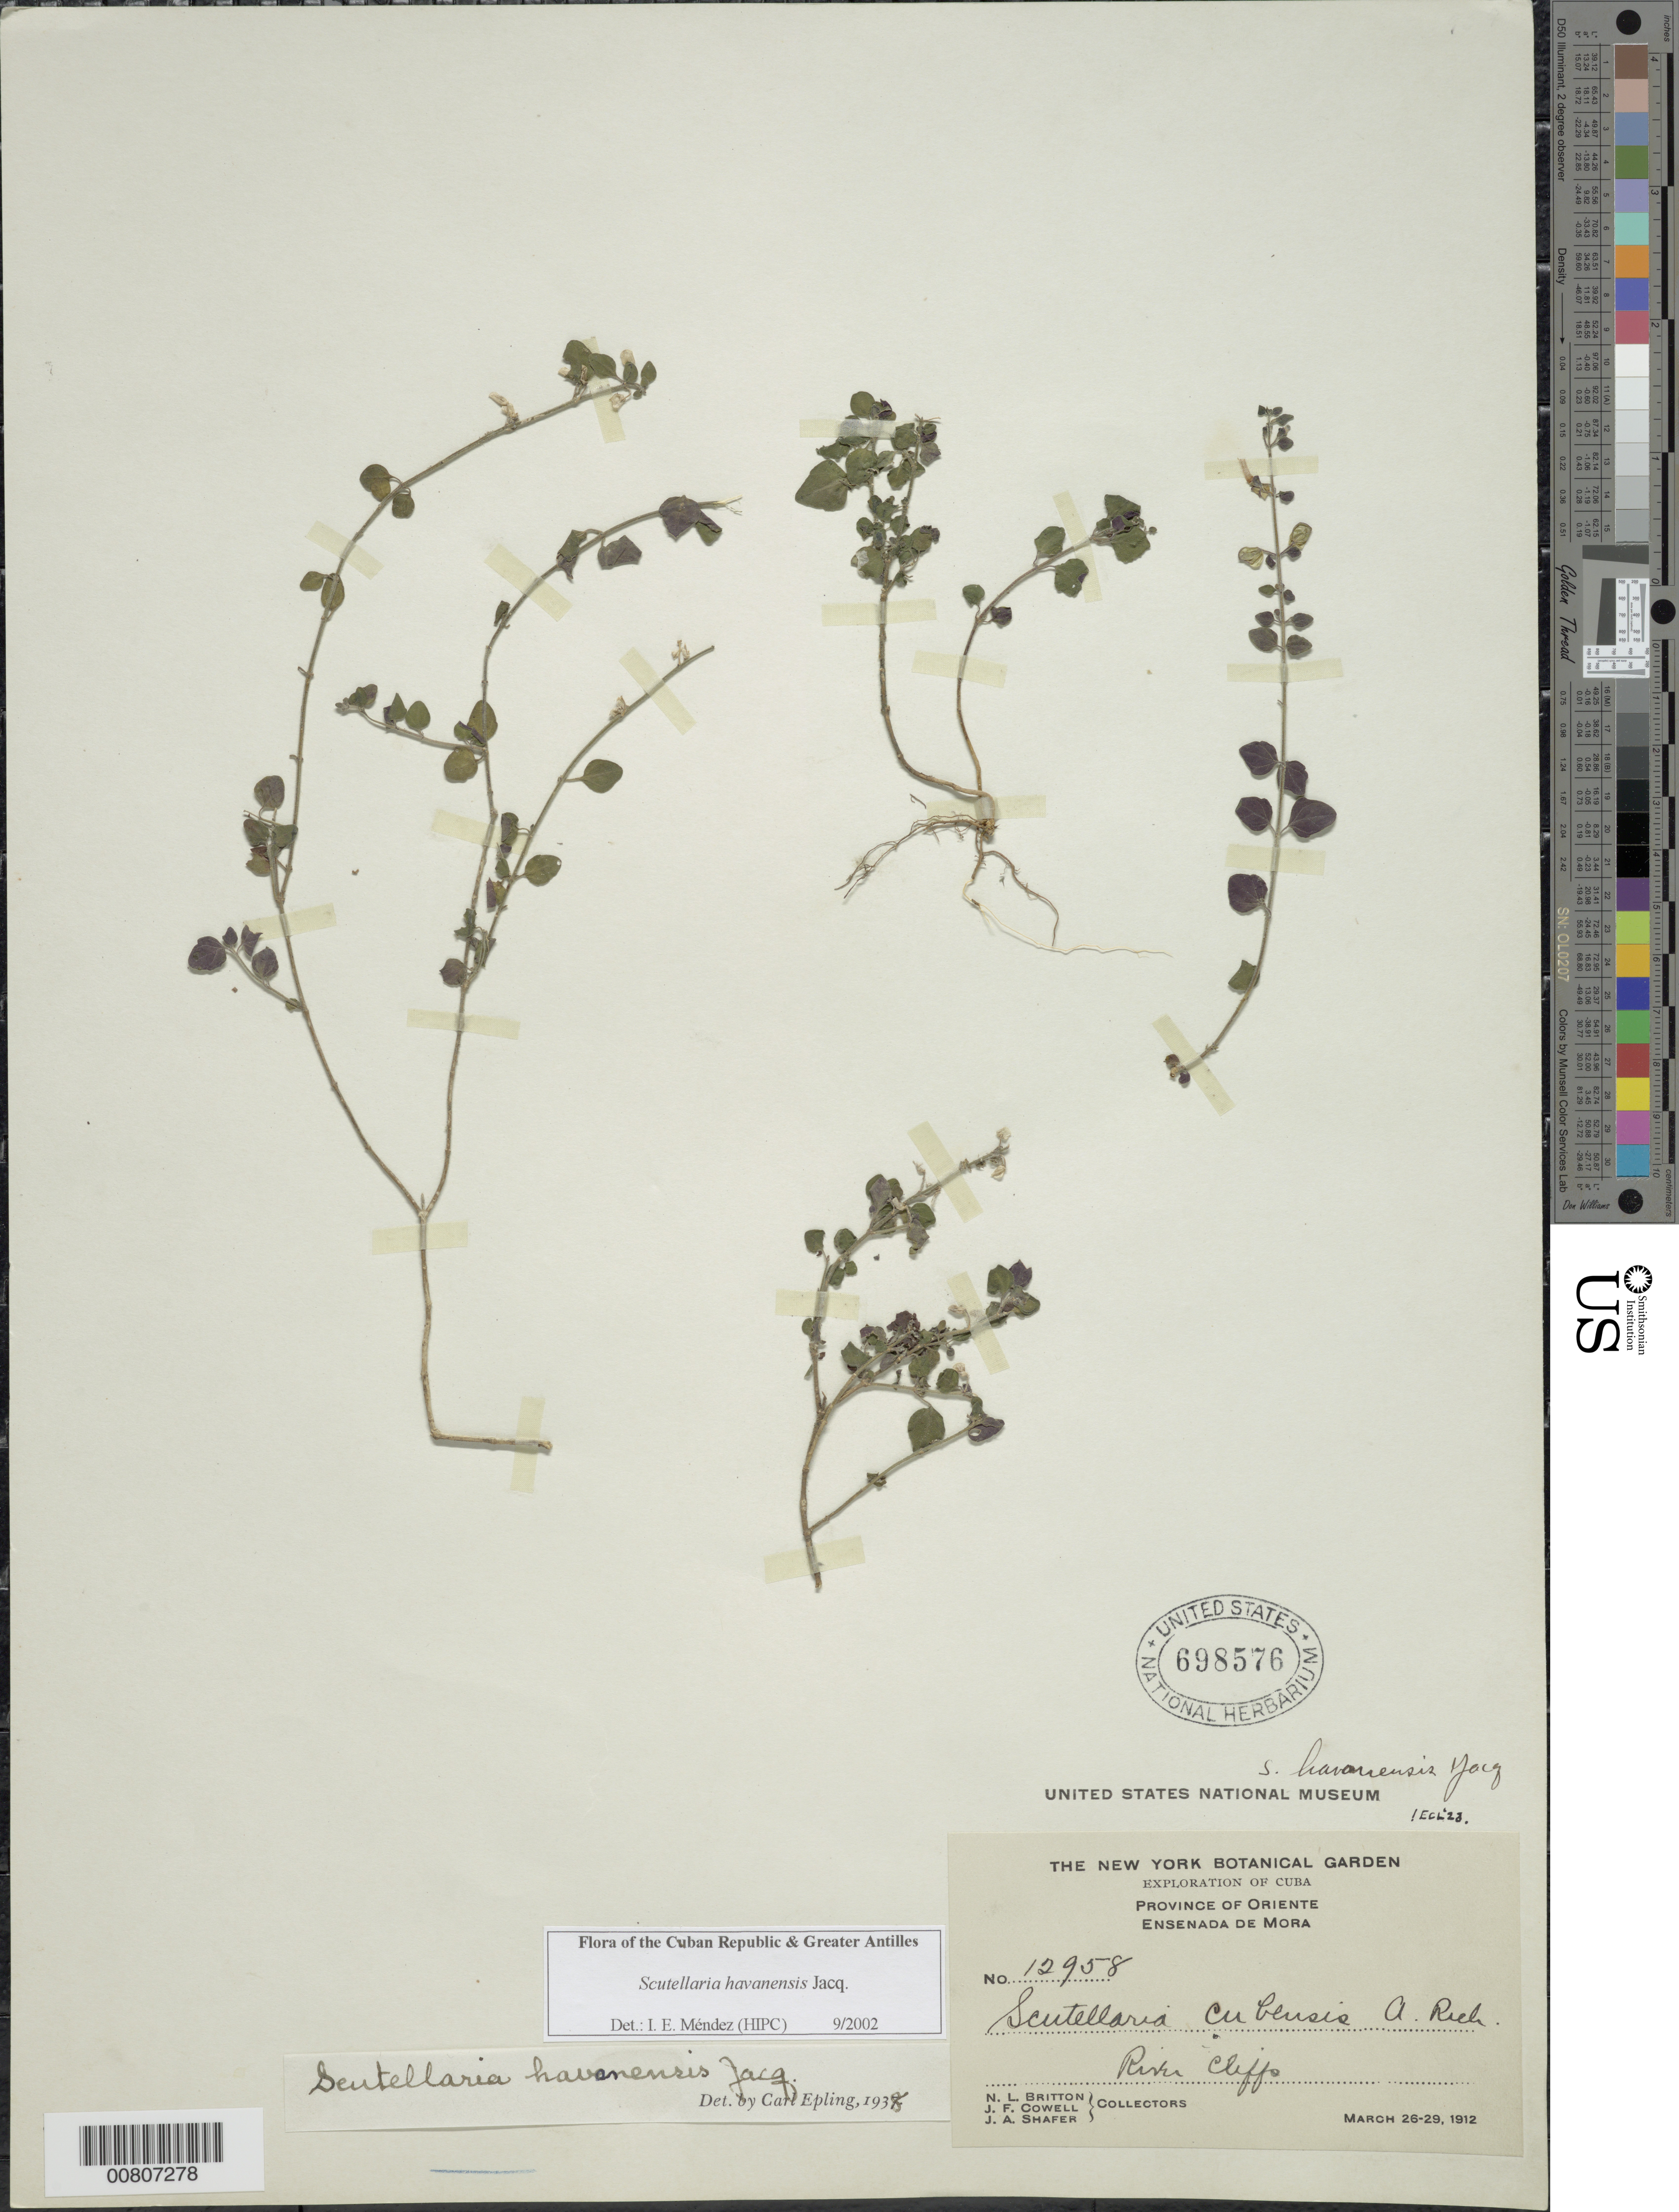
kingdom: Plantae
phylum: Tracheophyta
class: Magnoliopsida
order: Lamiales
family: Lamiaceae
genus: Scutellaria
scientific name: Scutellaria havanensis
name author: Jacq.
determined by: Méndez, Isidro E., (HIPC)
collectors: N. Britton, J. F. Cowell & J. A. Shafer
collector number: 12958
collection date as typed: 26 Mar 1912 to 29 Mar 1912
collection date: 1912-03-26/1912-03-29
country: Cuba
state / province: Oriente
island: Cuba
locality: Ensenada de Mora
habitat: River cliffs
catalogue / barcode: US 698576